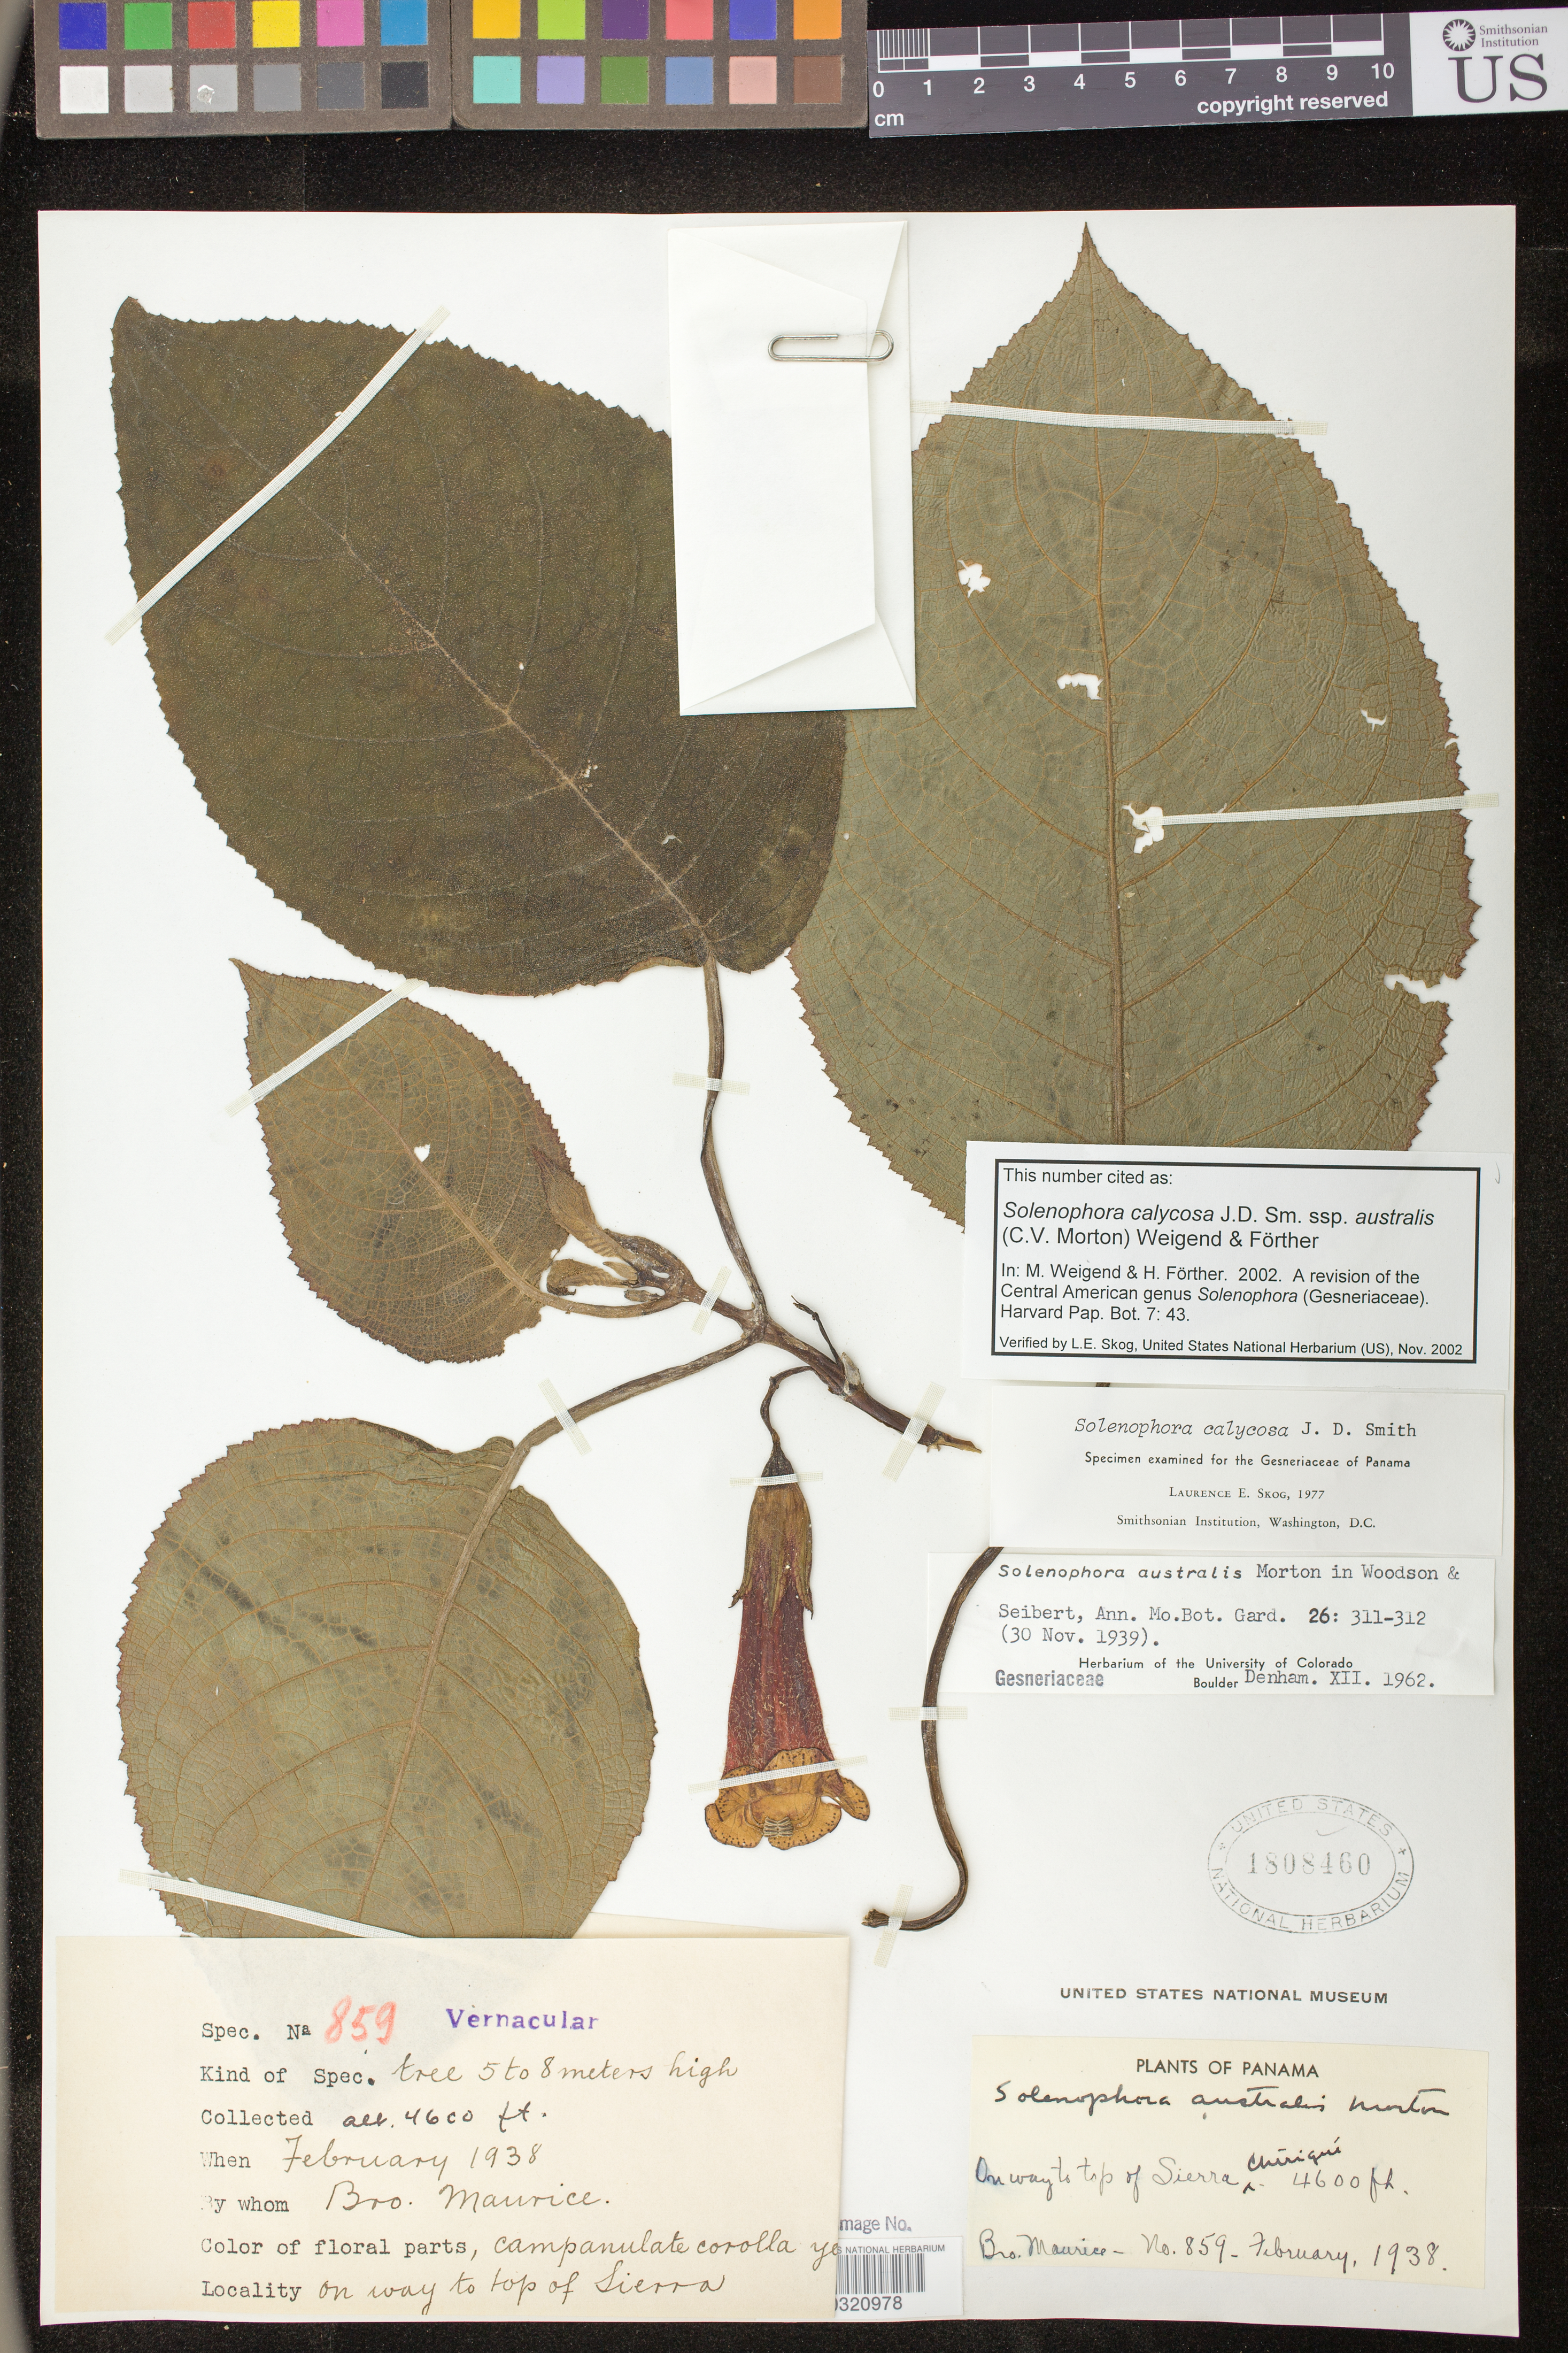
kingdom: Plantae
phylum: Tracheophyta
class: Magnoliopsida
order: Lamiales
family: Gesneriaceae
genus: Solenophora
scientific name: Solenophora calycosa subsp. australis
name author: (C.V. Morton) Weigend & Förther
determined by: Weigend; Förther, Harald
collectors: B. Maurice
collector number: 859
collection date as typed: Feb 1938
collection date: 1938-02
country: Panama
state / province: Chiriquí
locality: On way to top of Sierra Chiriquí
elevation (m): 1402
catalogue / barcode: US 1808460